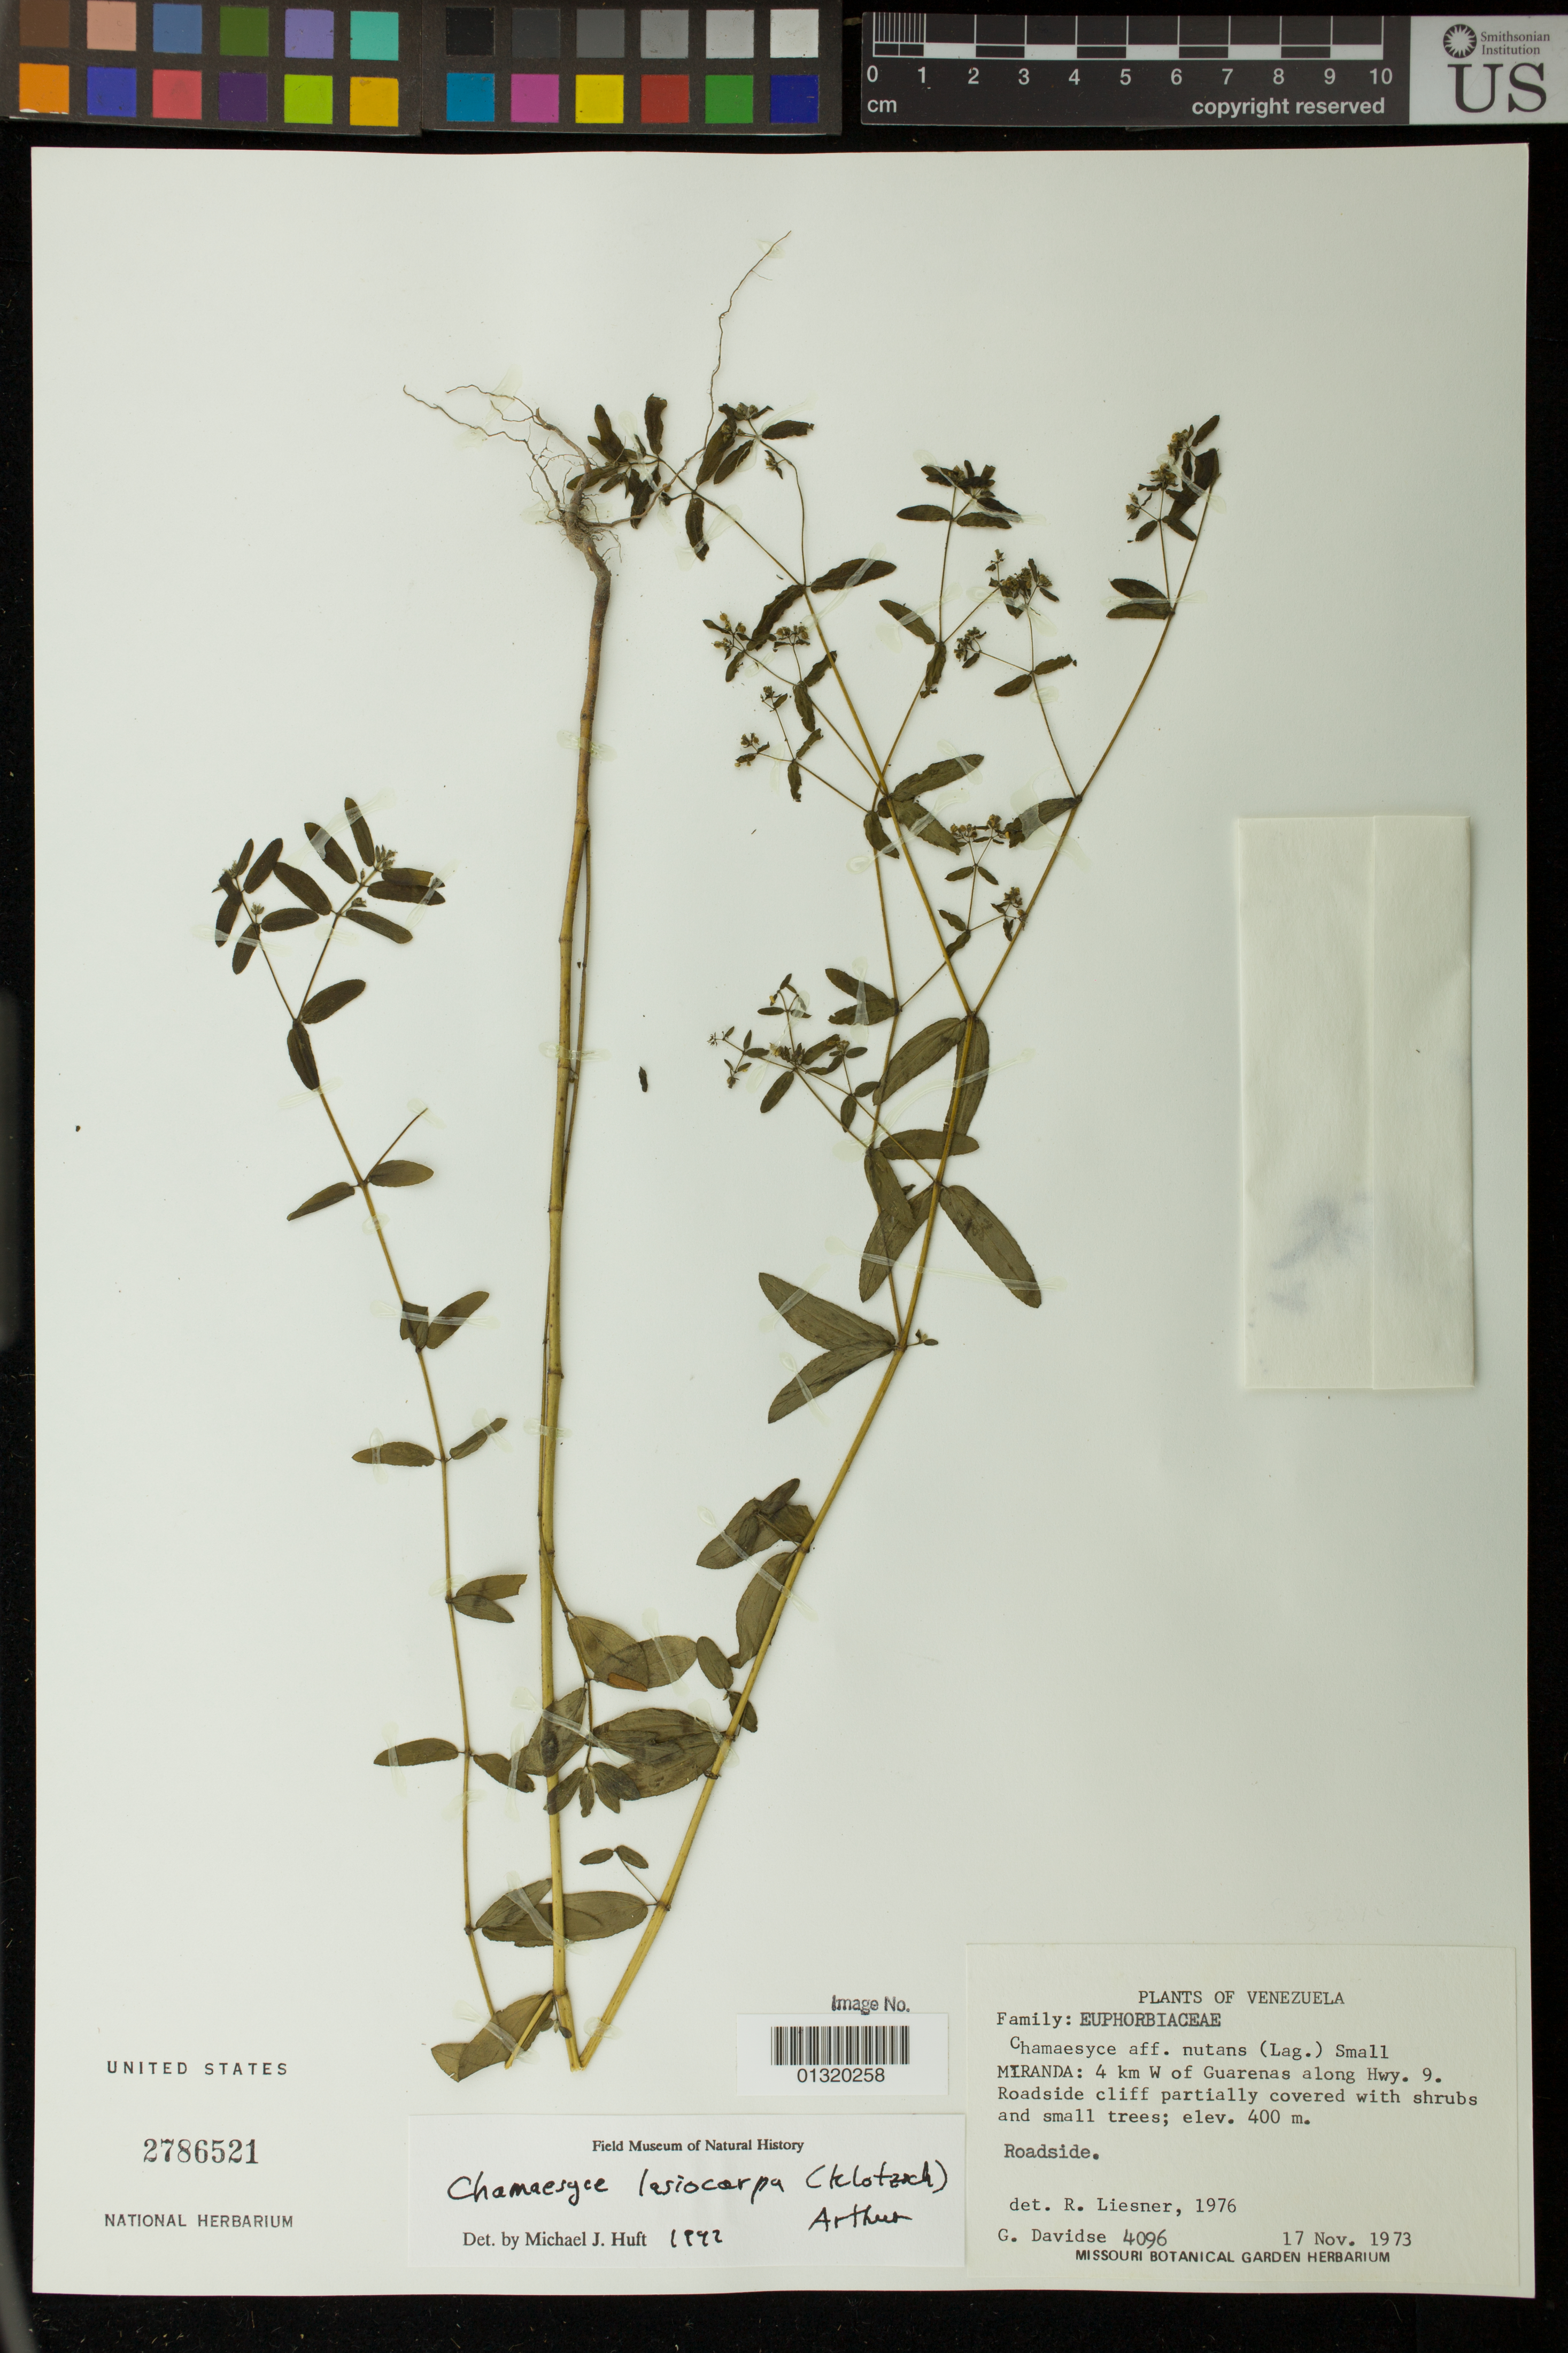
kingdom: Plantae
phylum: Tracheophyta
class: Magnoliopsida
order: Malpighiales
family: Euphorbiaceae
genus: Euphorbia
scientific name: Euphorbia lasiocarpa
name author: Klotzsch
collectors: G. Davidse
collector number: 4096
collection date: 1973-11-17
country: Venezuela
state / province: Miranda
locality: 4 km W of Guarenas along Hwy. 9.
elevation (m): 400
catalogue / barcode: US 2786521